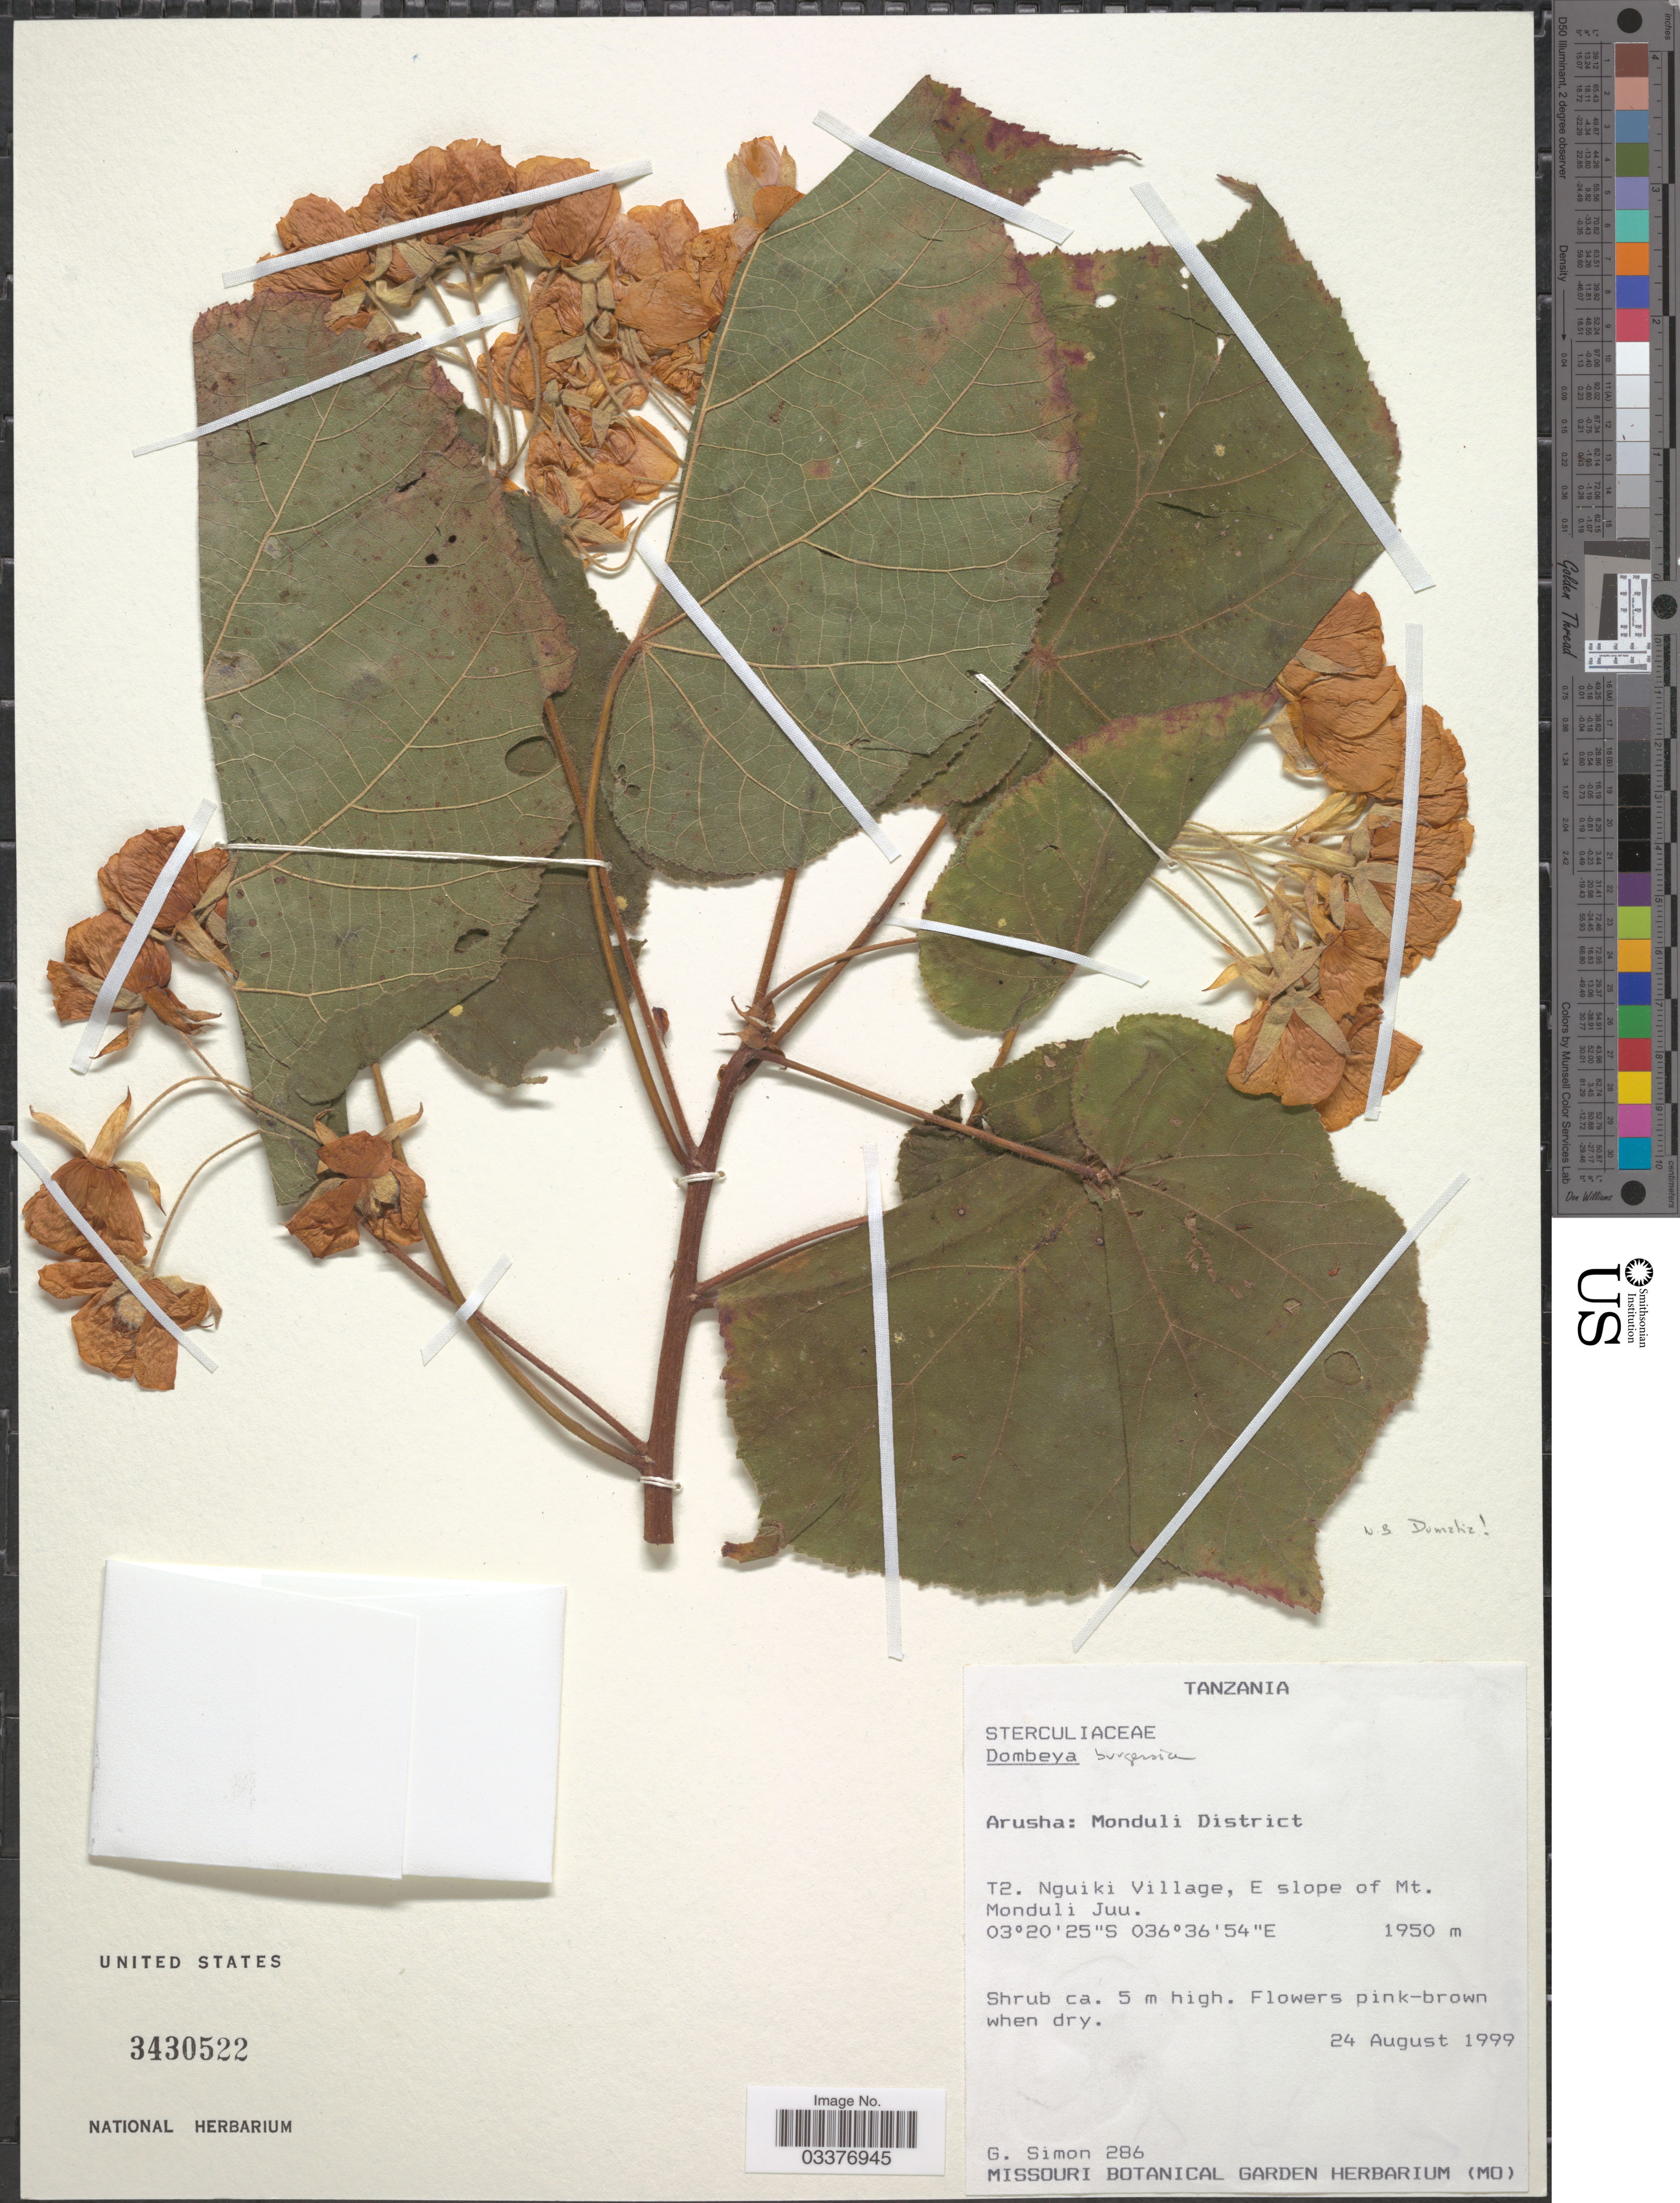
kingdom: Plantae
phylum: Tracheophyta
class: Magnoliopsida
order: Malvales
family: Malvaceae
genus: Dombeya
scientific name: Dombeya burgessiae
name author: Gerrard ex Harv.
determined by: Jourdain-Fievet, L.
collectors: G. Simon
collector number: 286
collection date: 1999-08-24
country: Tanzania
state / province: Arusha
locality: Monduli District, T2. Nguiki Village, E slope of Mt. Monduli Juu.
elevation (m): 1950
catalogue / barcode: US 3430522